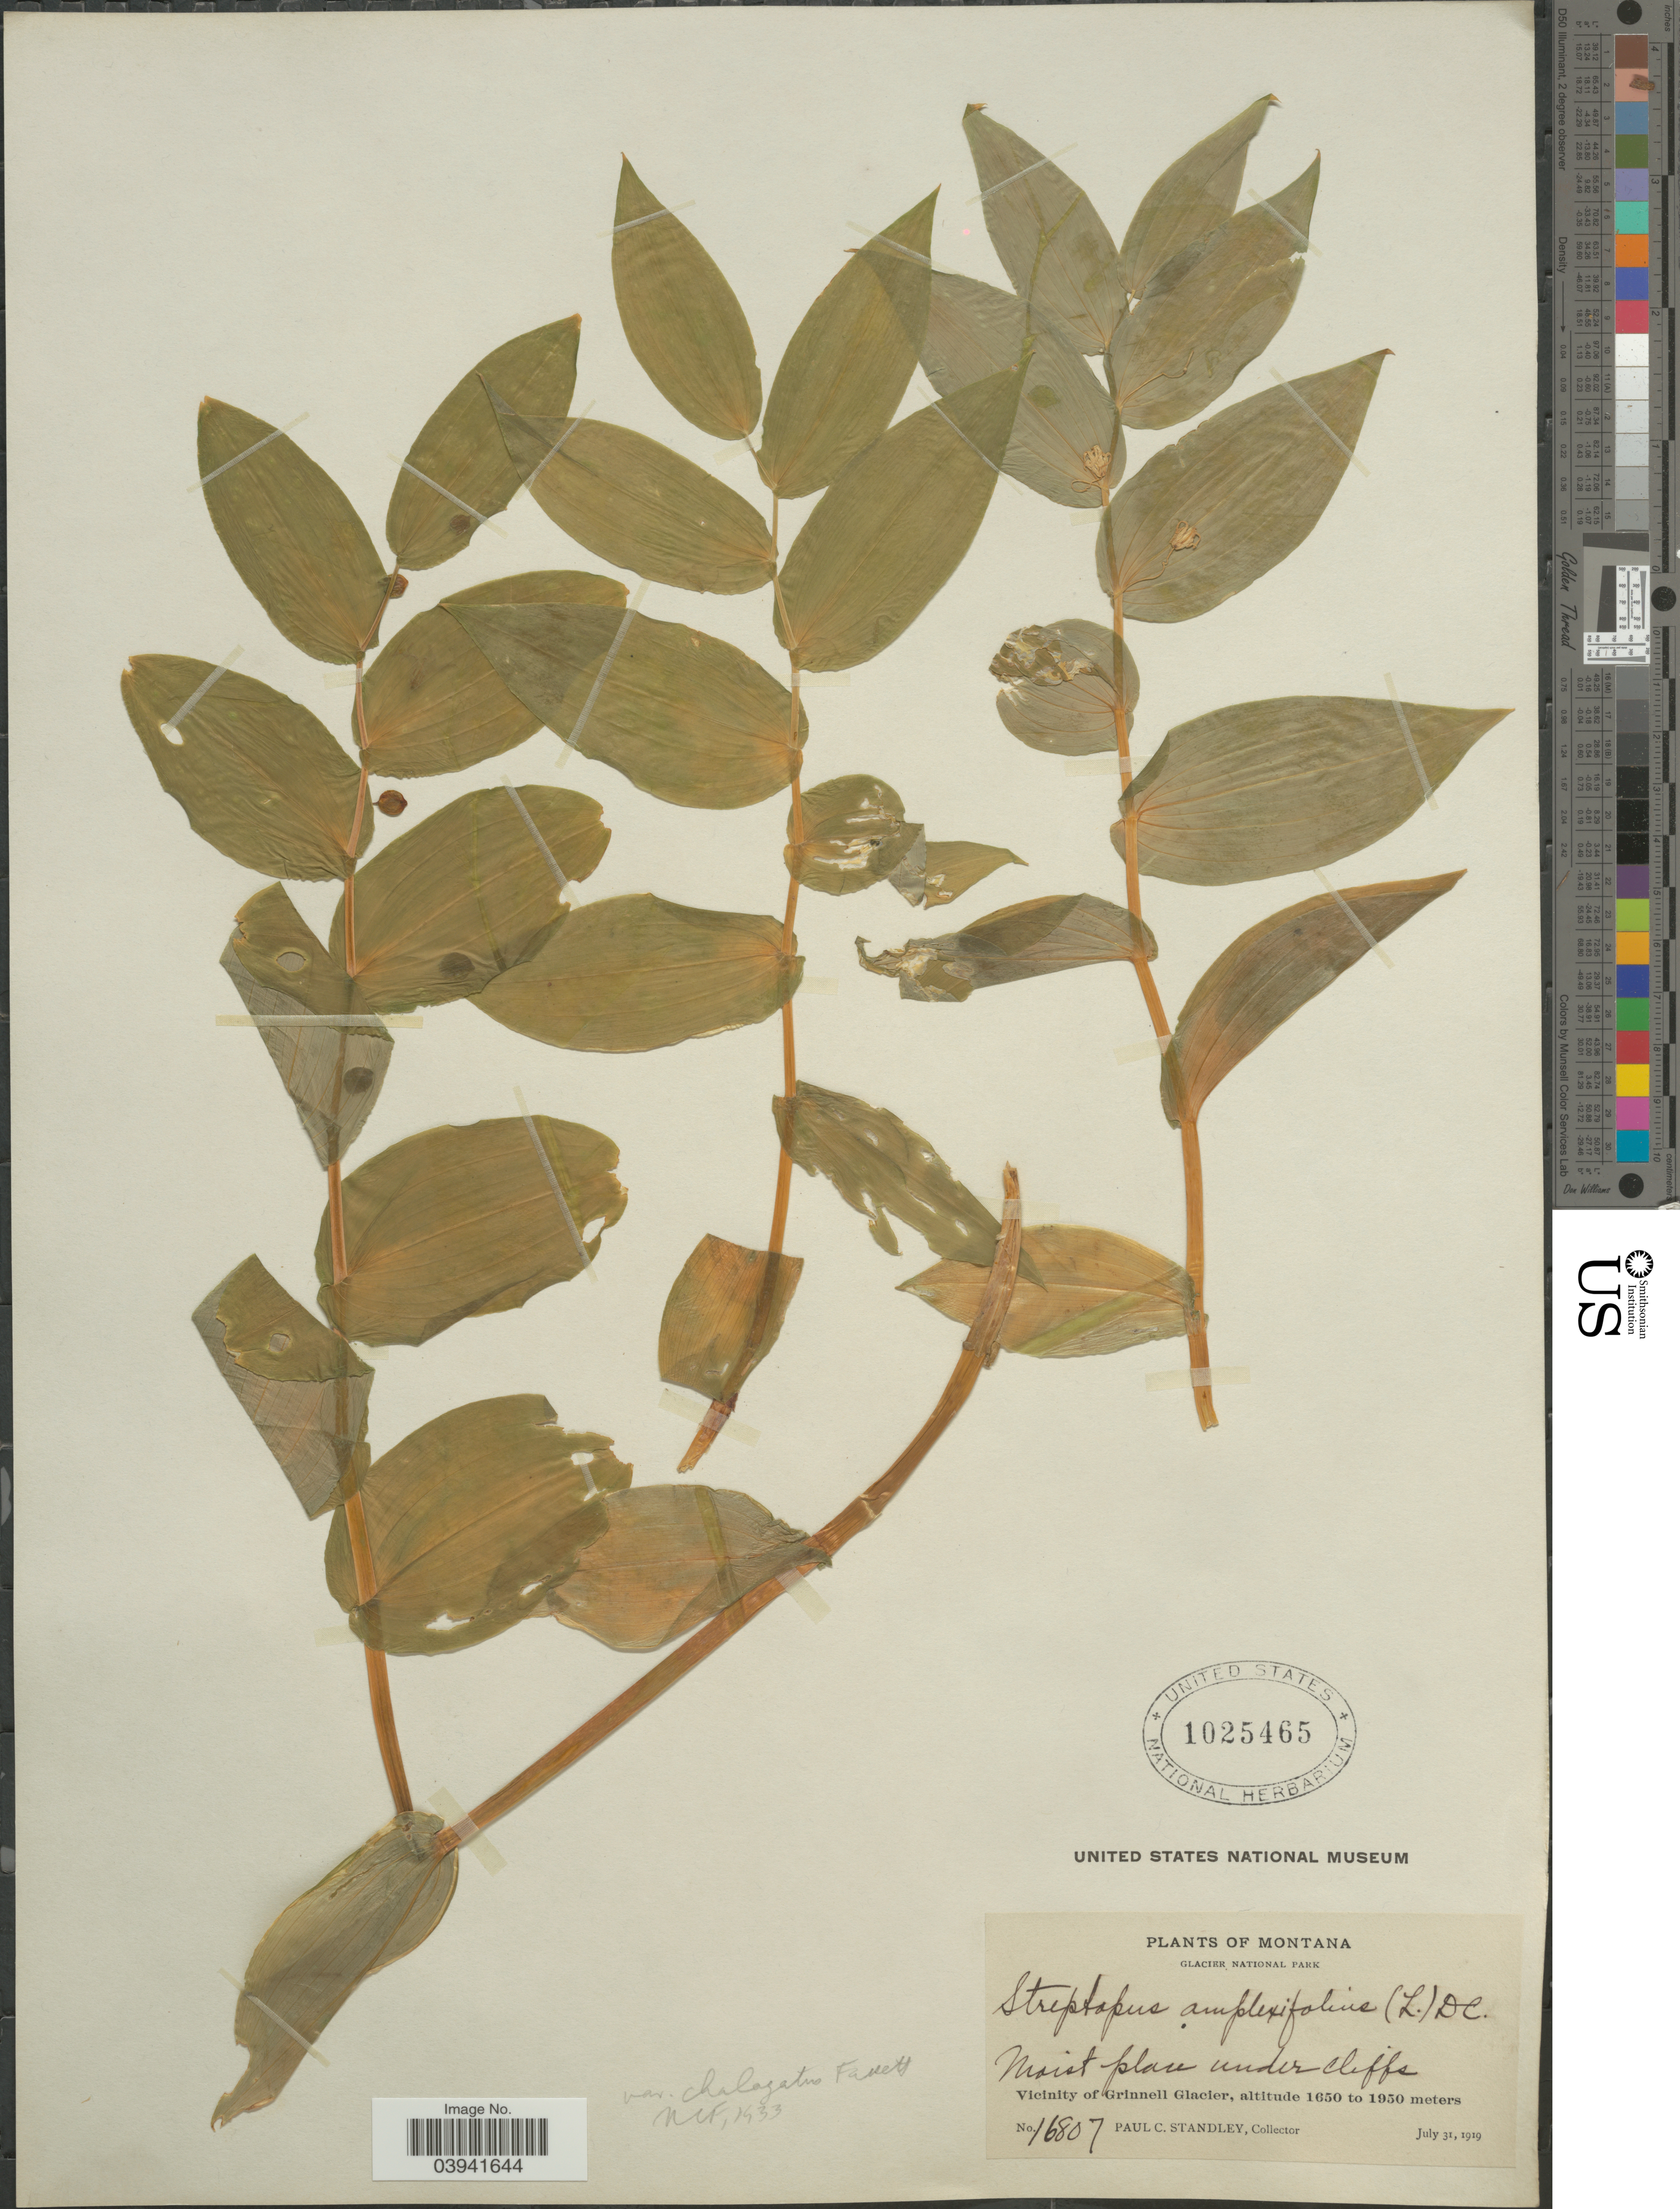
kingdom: Plantae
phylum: Tracheophyta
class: Liliopsida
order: Liliales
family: Liliaceae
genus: Streptopus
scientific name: Streptopus amplexifolius var. chalazatus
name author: Fassett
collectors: P. C. Standley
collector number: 16807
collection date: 1919-07-31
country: United States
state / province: Montana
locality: Glacier National Park. Vicinity of Grinnell Glacier.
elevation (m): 1650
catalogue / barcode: US 1025465